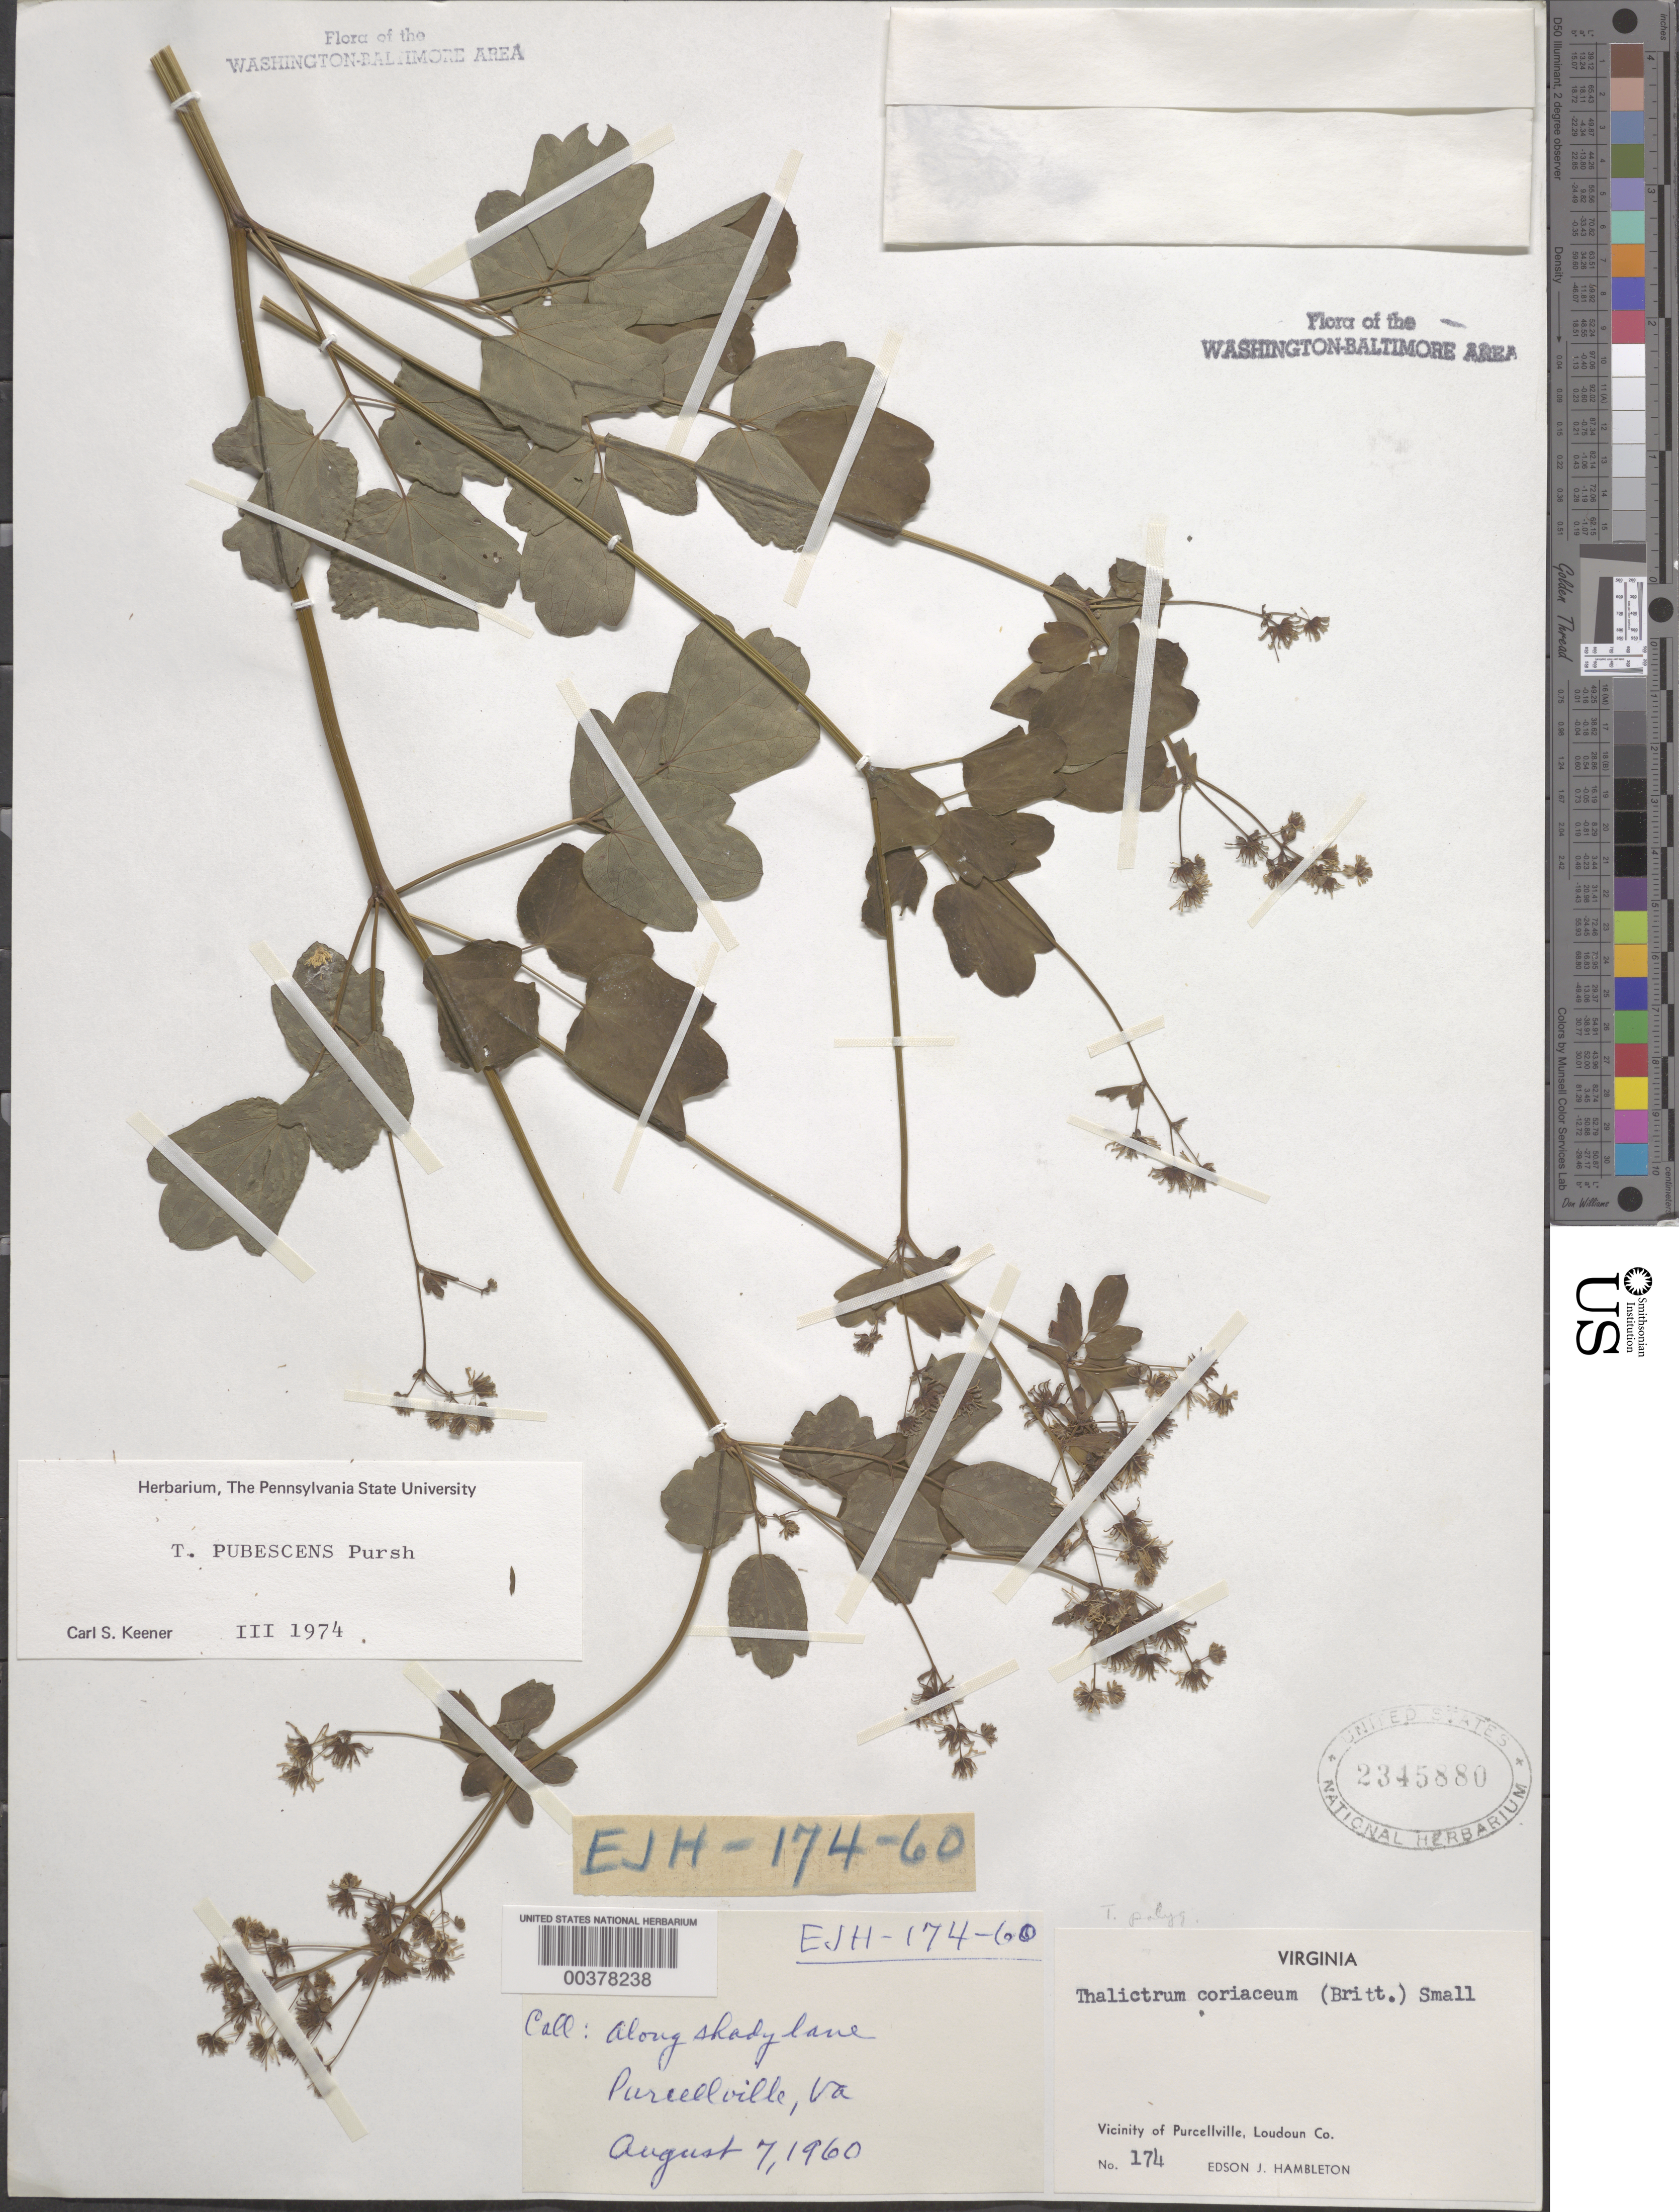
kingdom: Plantae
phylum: Tracheophyta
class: Magnoliopsida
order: Ranunculales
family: Ranunculaceae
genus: Thalictrum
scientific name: Thalictrum pubescens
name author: Pursh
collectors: E. Hambleton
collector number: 174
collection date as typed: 07 Aug 1960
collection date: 1960-08-07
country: United States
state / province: Virginia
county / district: Loudoun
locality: Purcellville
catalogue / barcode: US 2345880